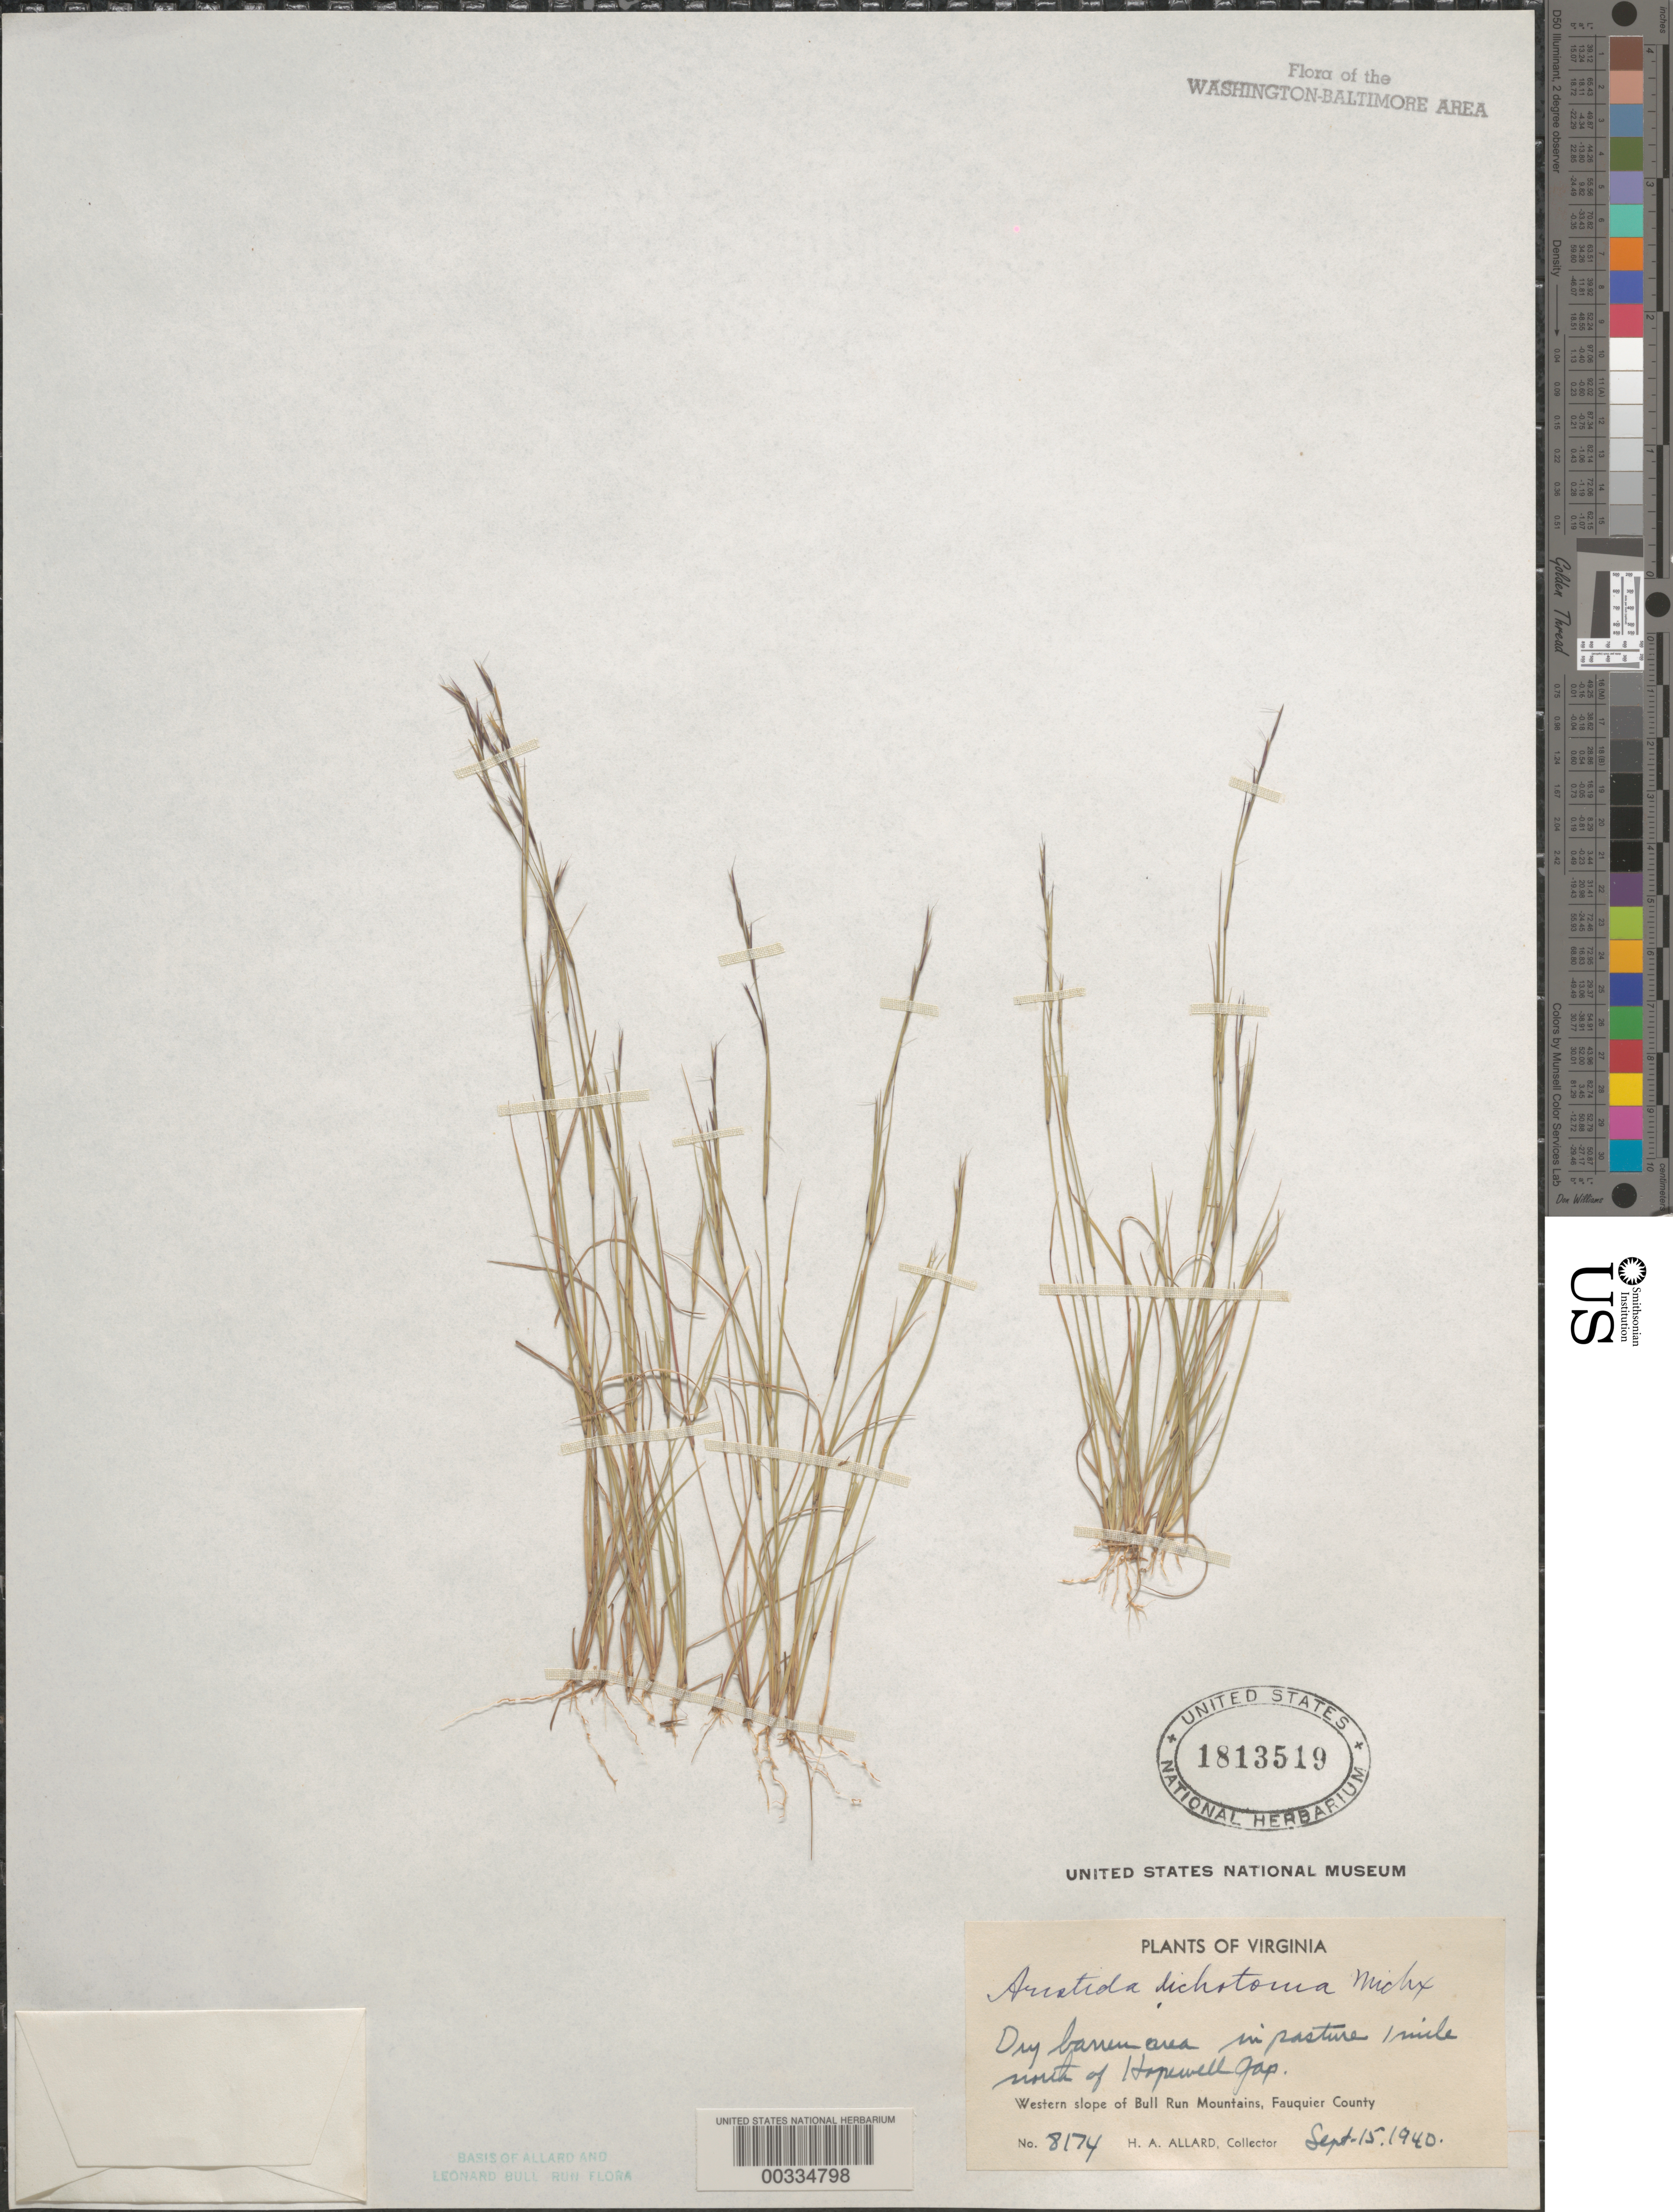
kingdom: Plantae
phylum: Tracheophyta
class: Liliopsida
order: Poales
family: Poaceae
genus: Aristida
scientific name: Aristida dichotoma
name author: Michx.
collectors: H. A. Allard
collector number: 8174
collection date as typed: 15 Sep 1940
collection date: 1940-09-15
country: United States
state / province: Virginia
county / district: Fauquier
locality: North of Hopewell Gap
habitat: In dry barren area in pasture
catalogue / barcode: US 1813519